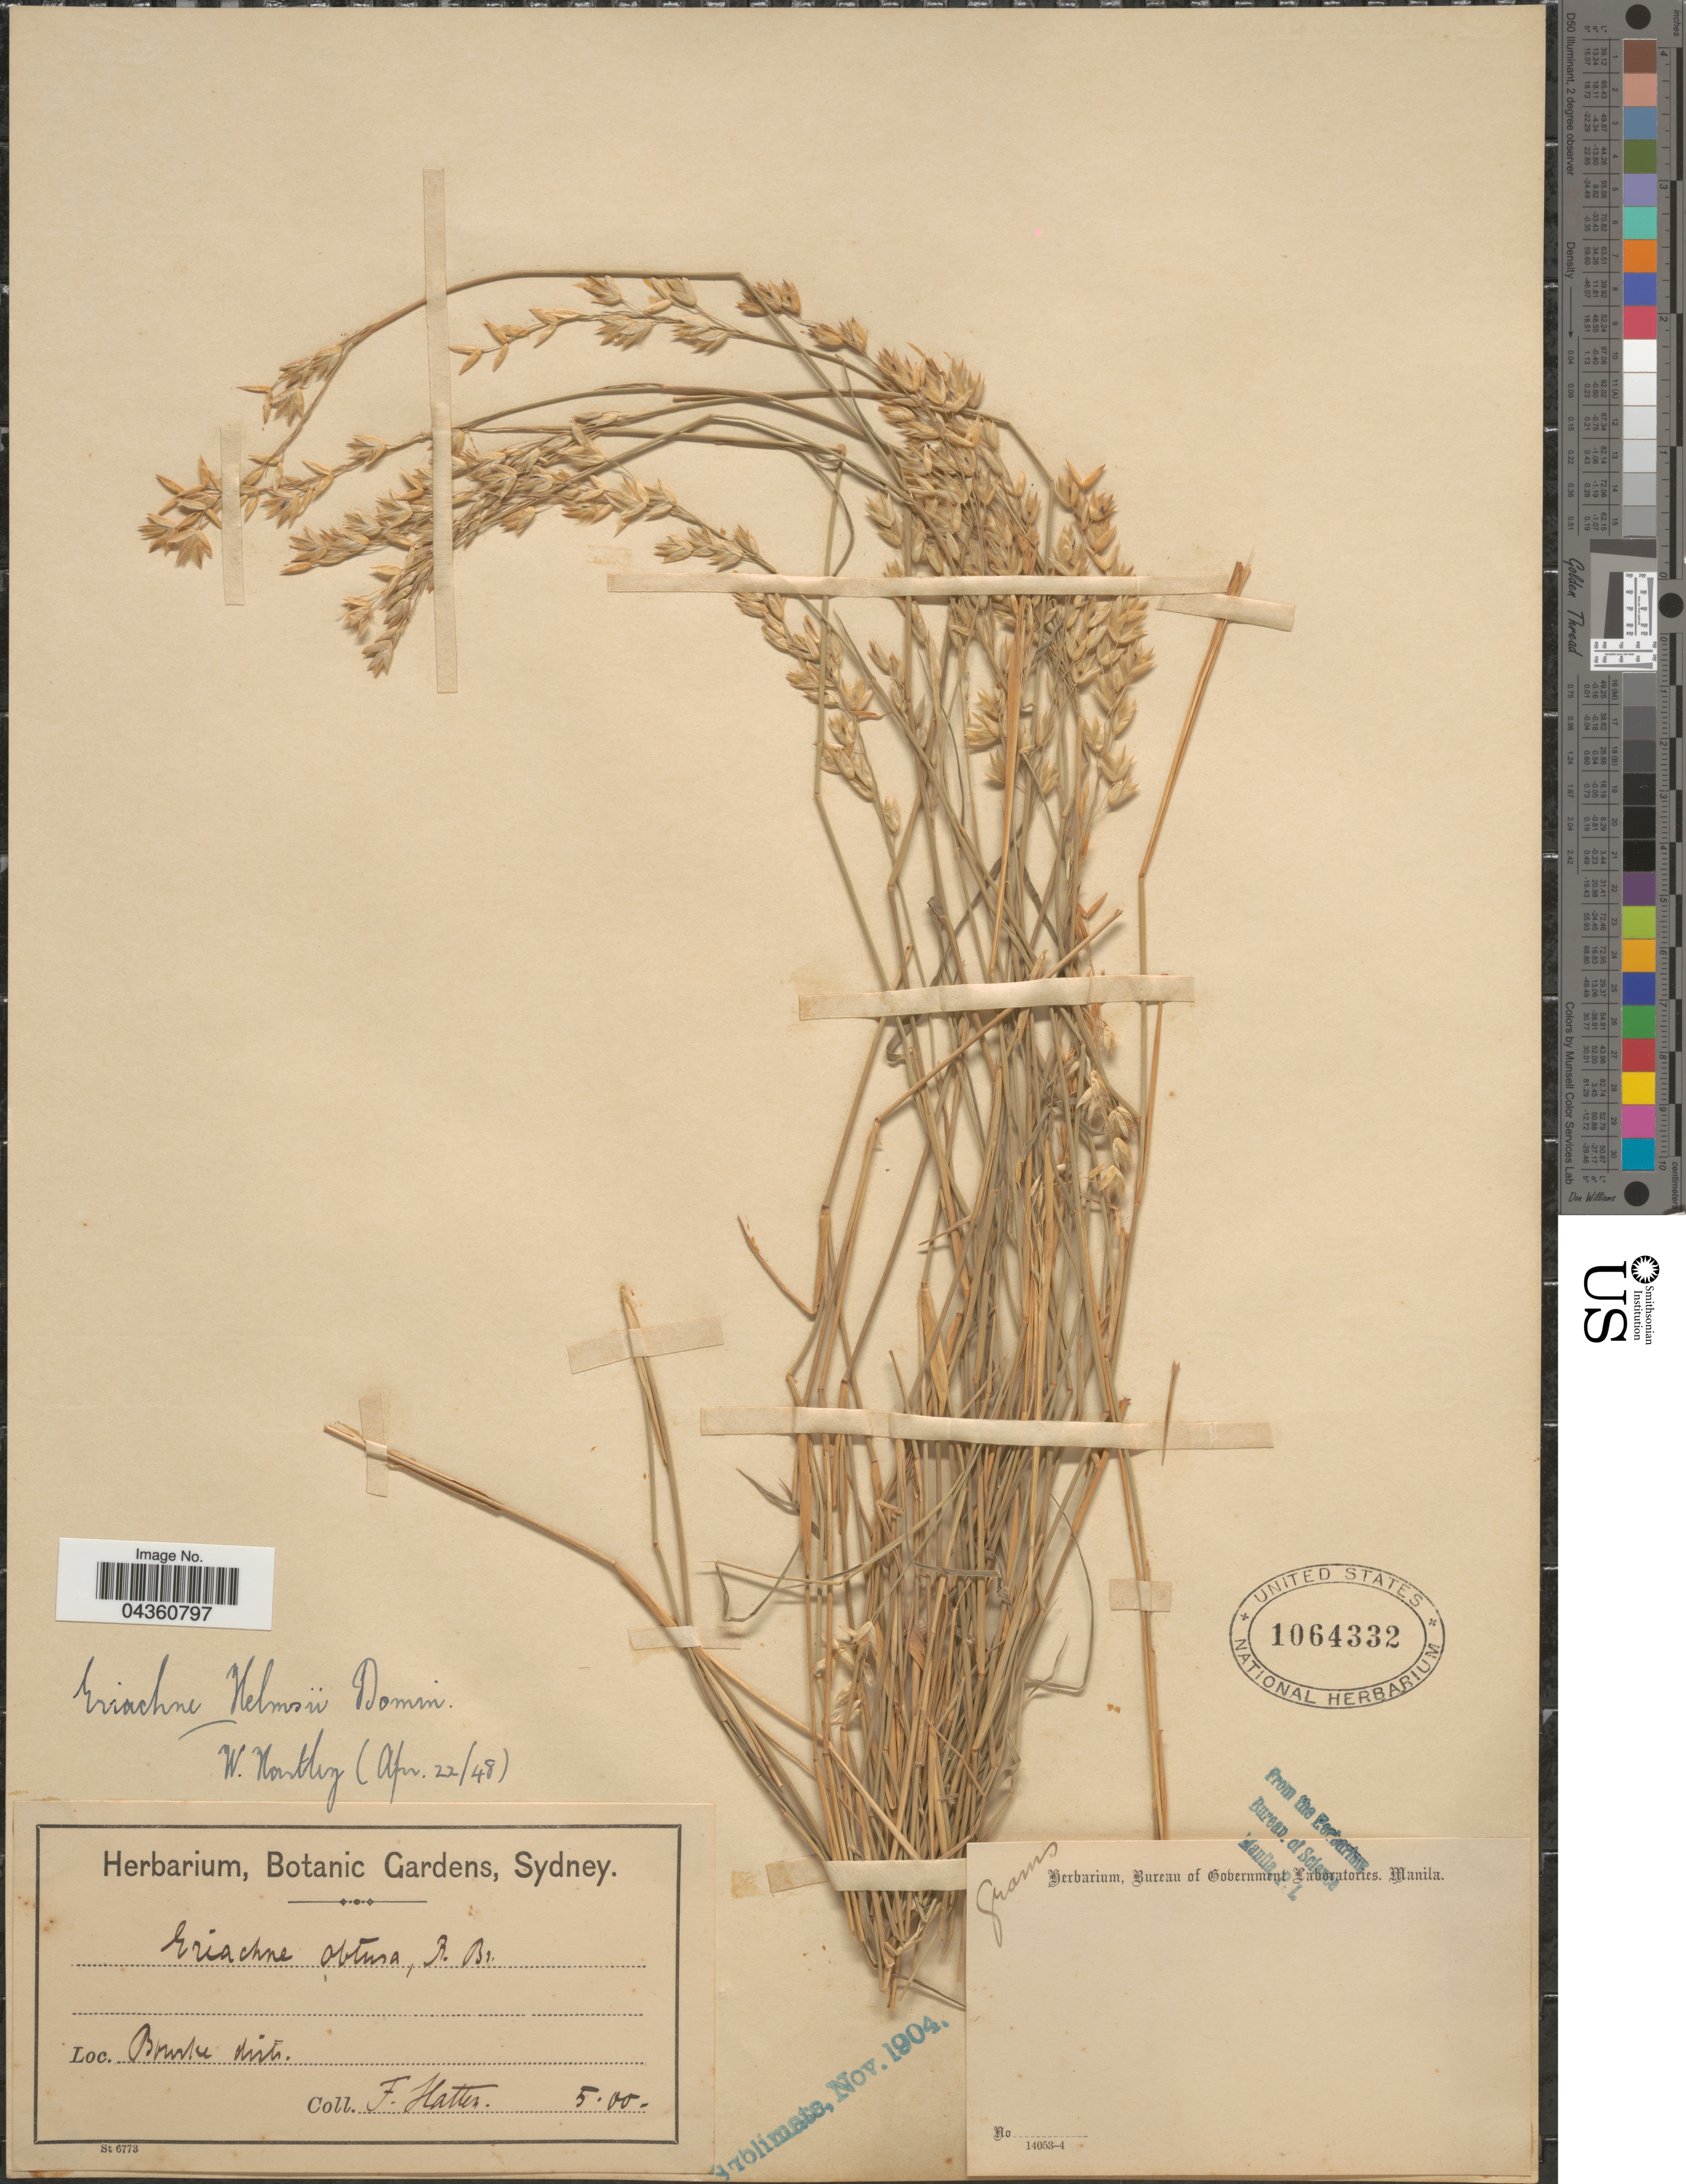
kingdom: Plantae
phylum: Tracheophyta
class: Liliopsida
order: Poales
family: Poaceae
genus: Eriachne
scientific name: Eriachne helmsii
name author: Domin ex Hartley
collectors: F. Hatten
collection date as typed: Transcribed d/m/y: /5/0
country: Australia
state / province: New South Wales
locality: Bourke distr.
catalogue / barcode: US 1064332